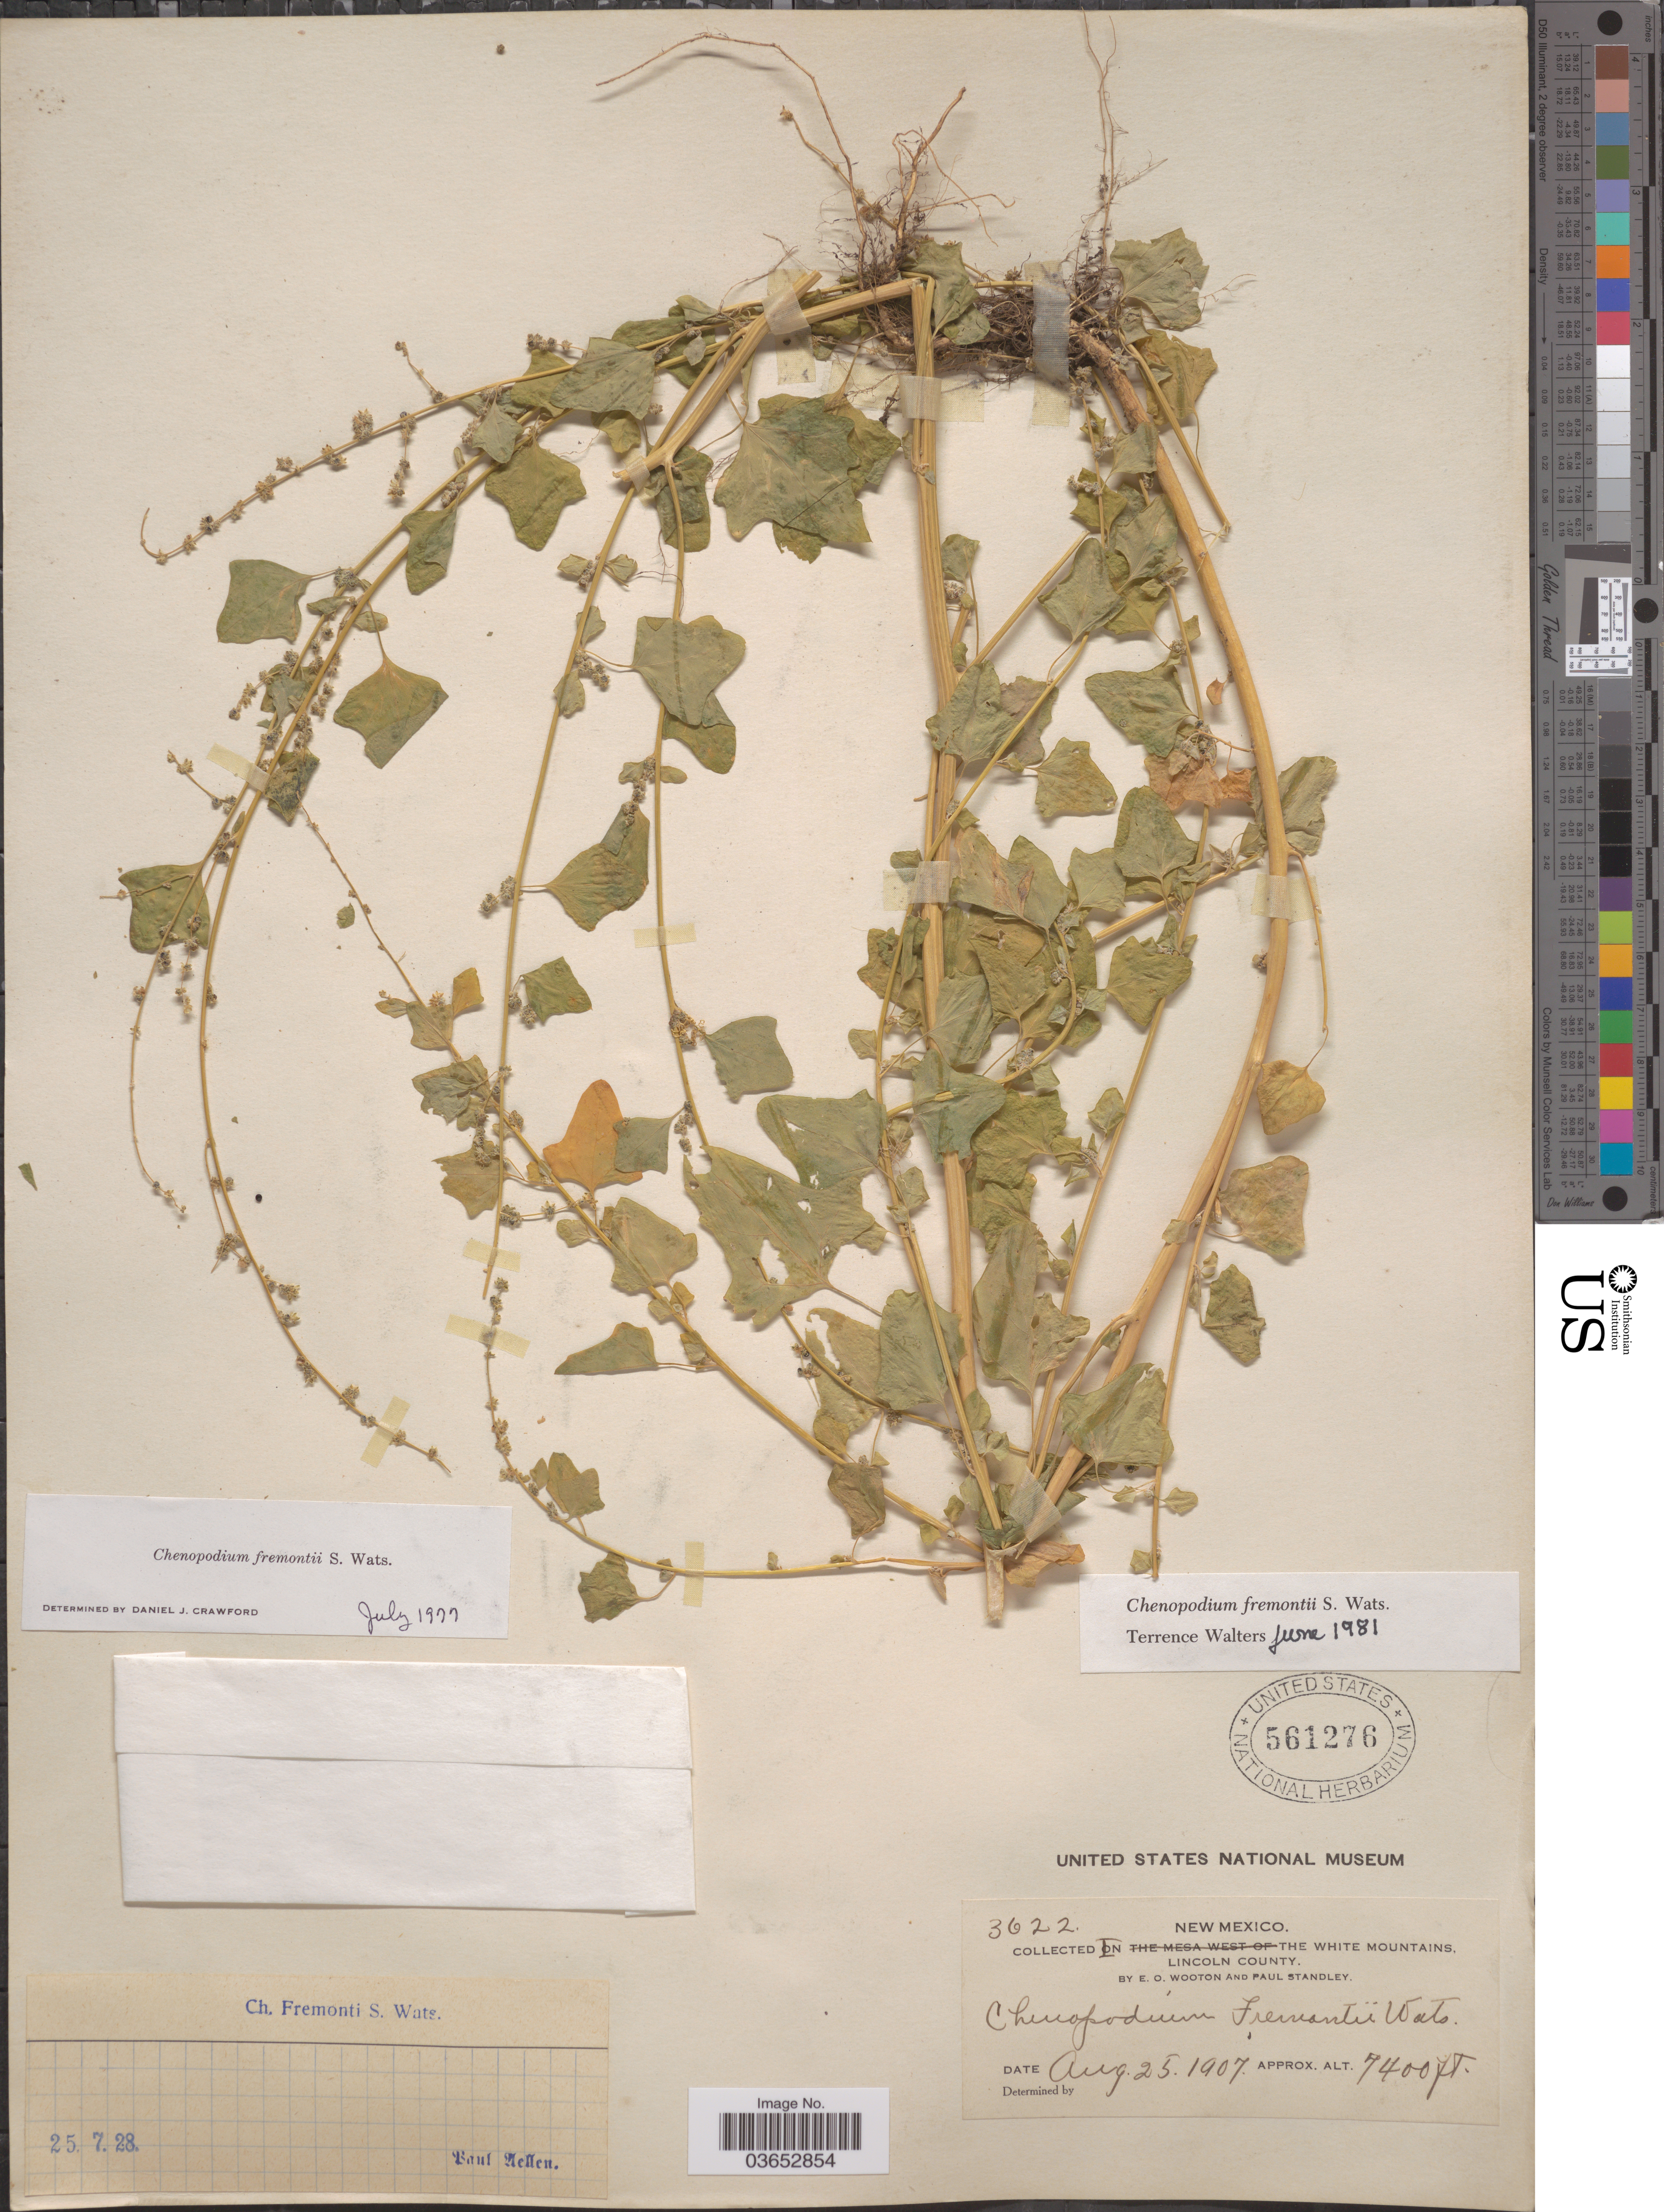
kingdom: Plantae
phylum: Tracheophyta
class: Magnoliopsida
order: Caryophyllales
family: Amaranthaceae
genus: Chenopodium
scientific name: Chenopodium fremontii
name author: S. Watson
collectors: E. O. Wooton & P. C. Standley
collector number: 3622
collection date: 1907-08-25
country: United States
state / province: New Mexico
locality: In the White Mountains, Lincoln County.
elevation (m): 2256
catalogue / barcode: US 561276